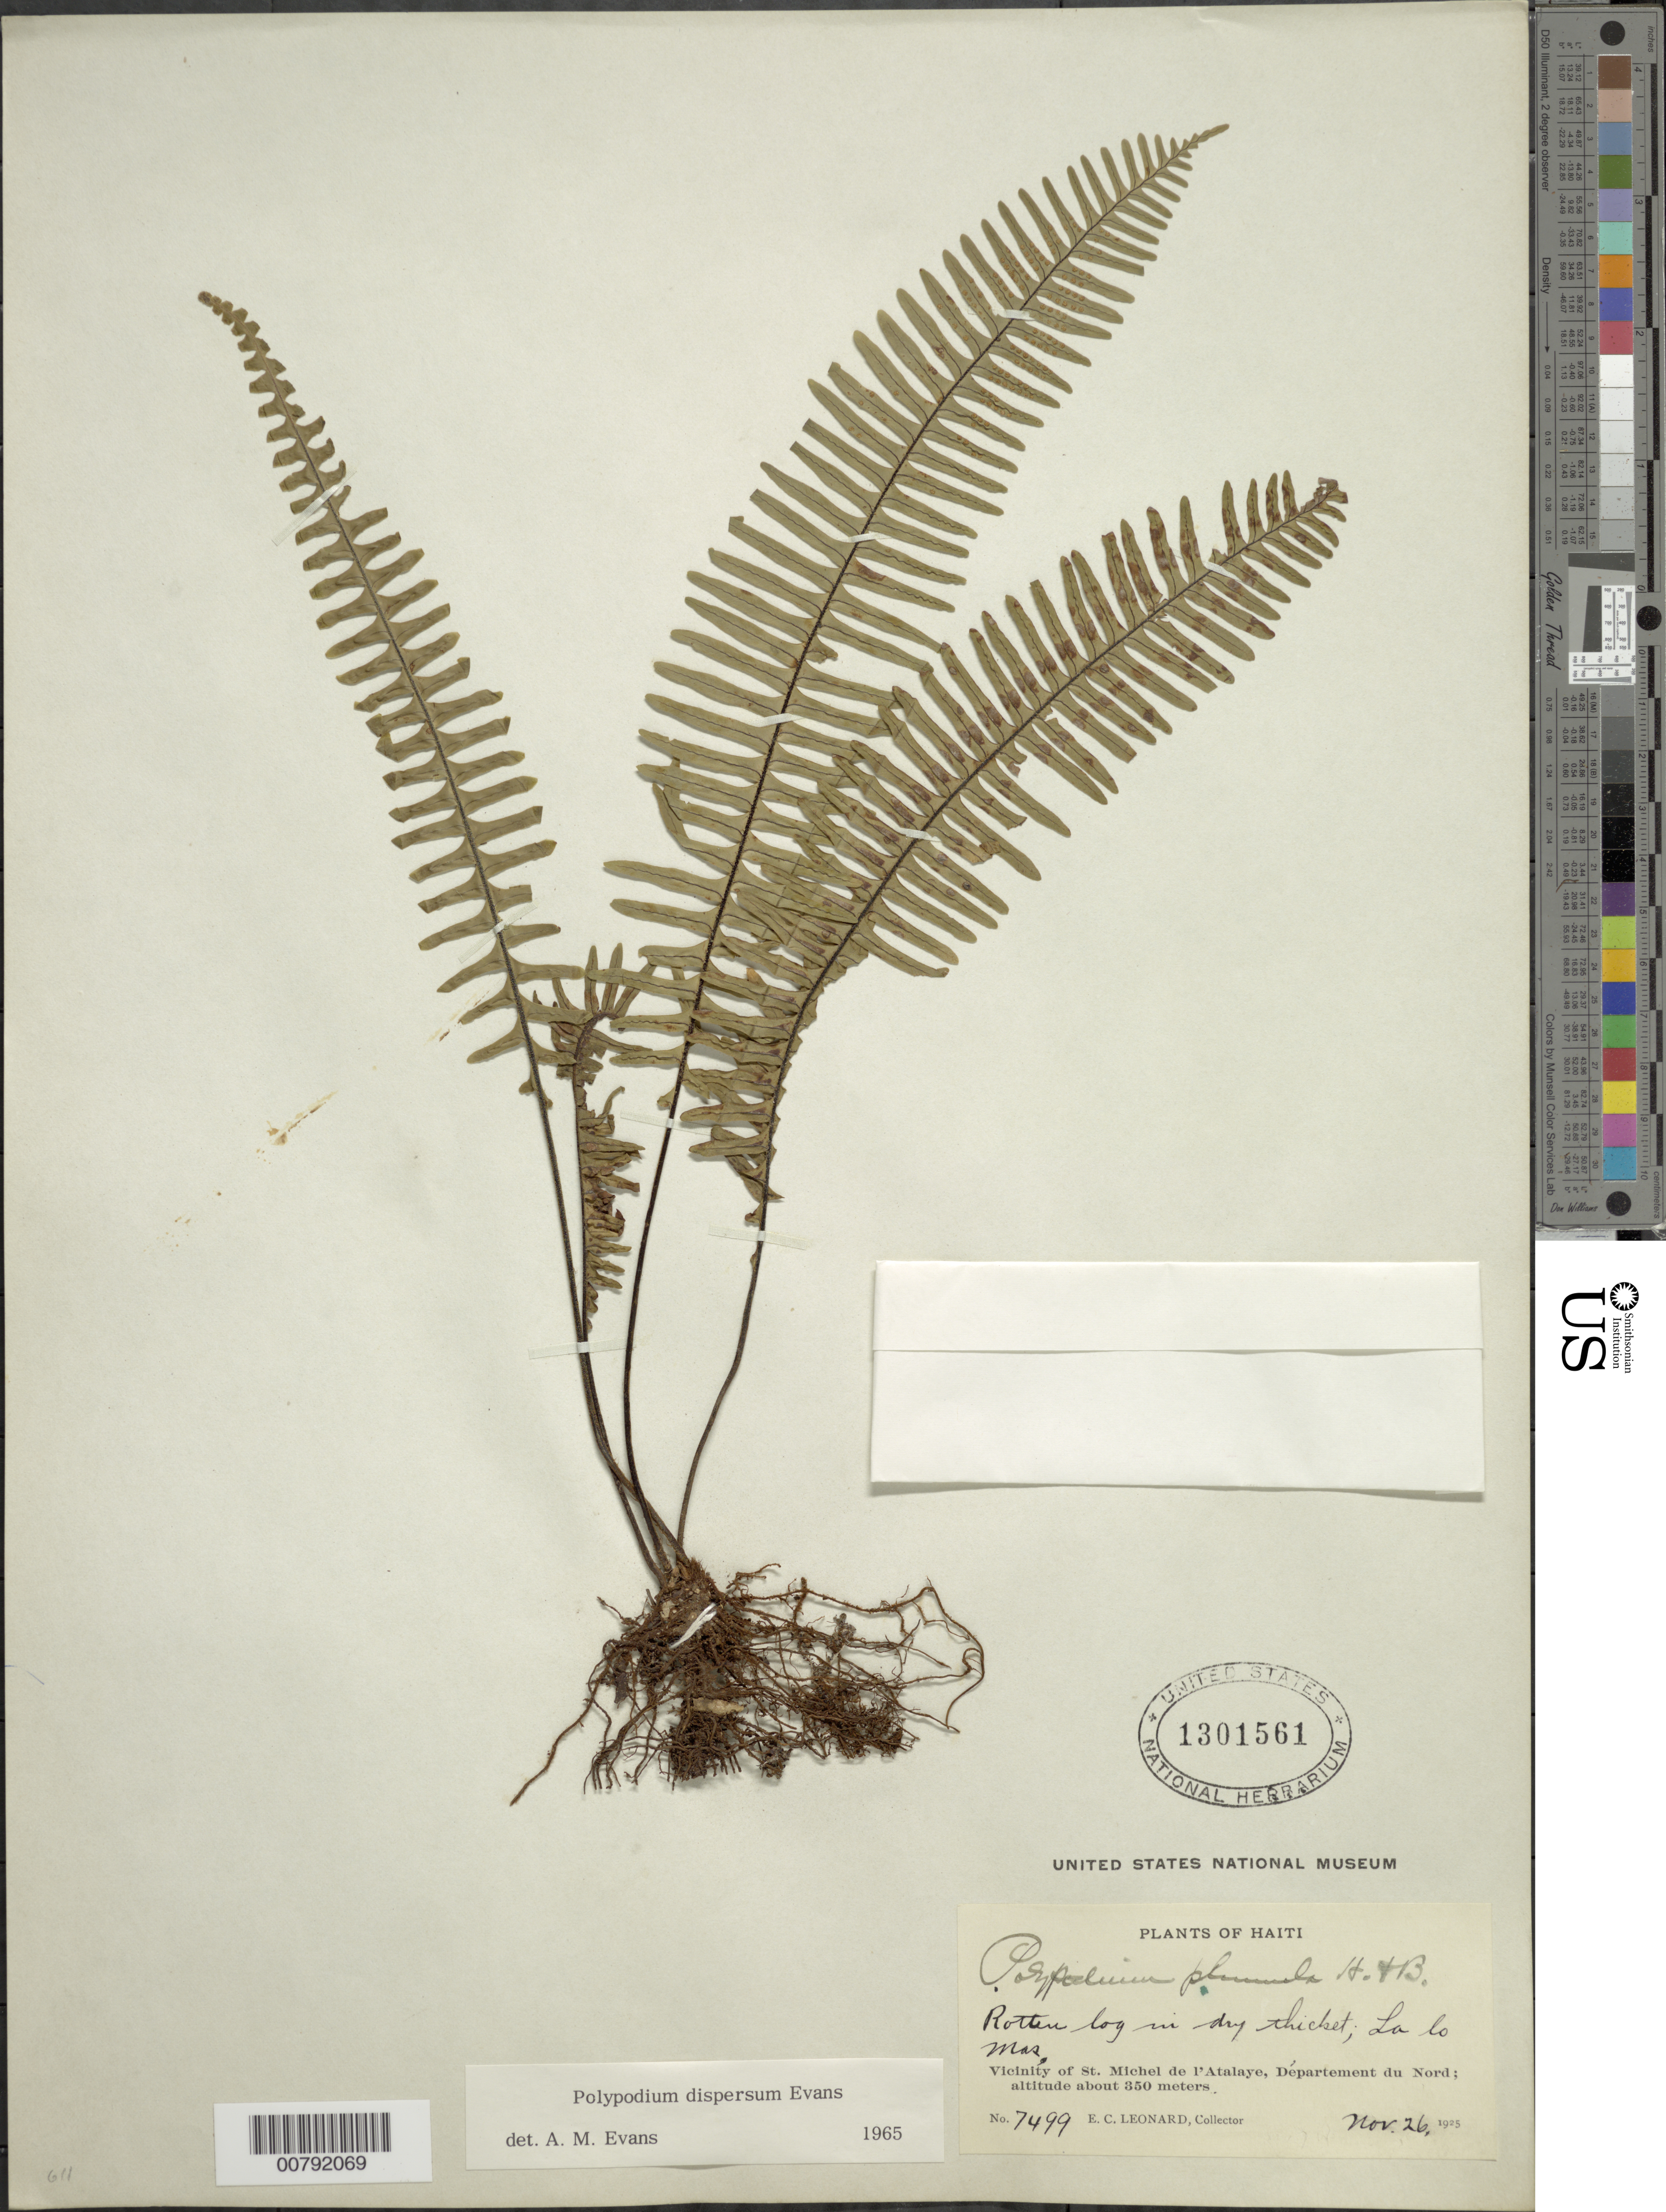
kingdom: Plantae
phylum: Tracheophyta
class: Polypodiopsida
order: Polypodiales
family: Polypodiaceae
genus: Pecluma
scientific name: Pecluma dispersa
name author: (A.M. Evans) M.G. Price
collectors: E. C. Leonard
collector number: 7499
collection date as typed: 26 Nov 1925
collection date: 1925-11-26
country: Haiti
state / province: Grand'Anse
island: Hispaniola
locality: St. Michel de l'Atalaye, La lo Mas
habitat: Rotten log in dry thicket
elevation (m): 350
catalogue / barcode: US 1301561